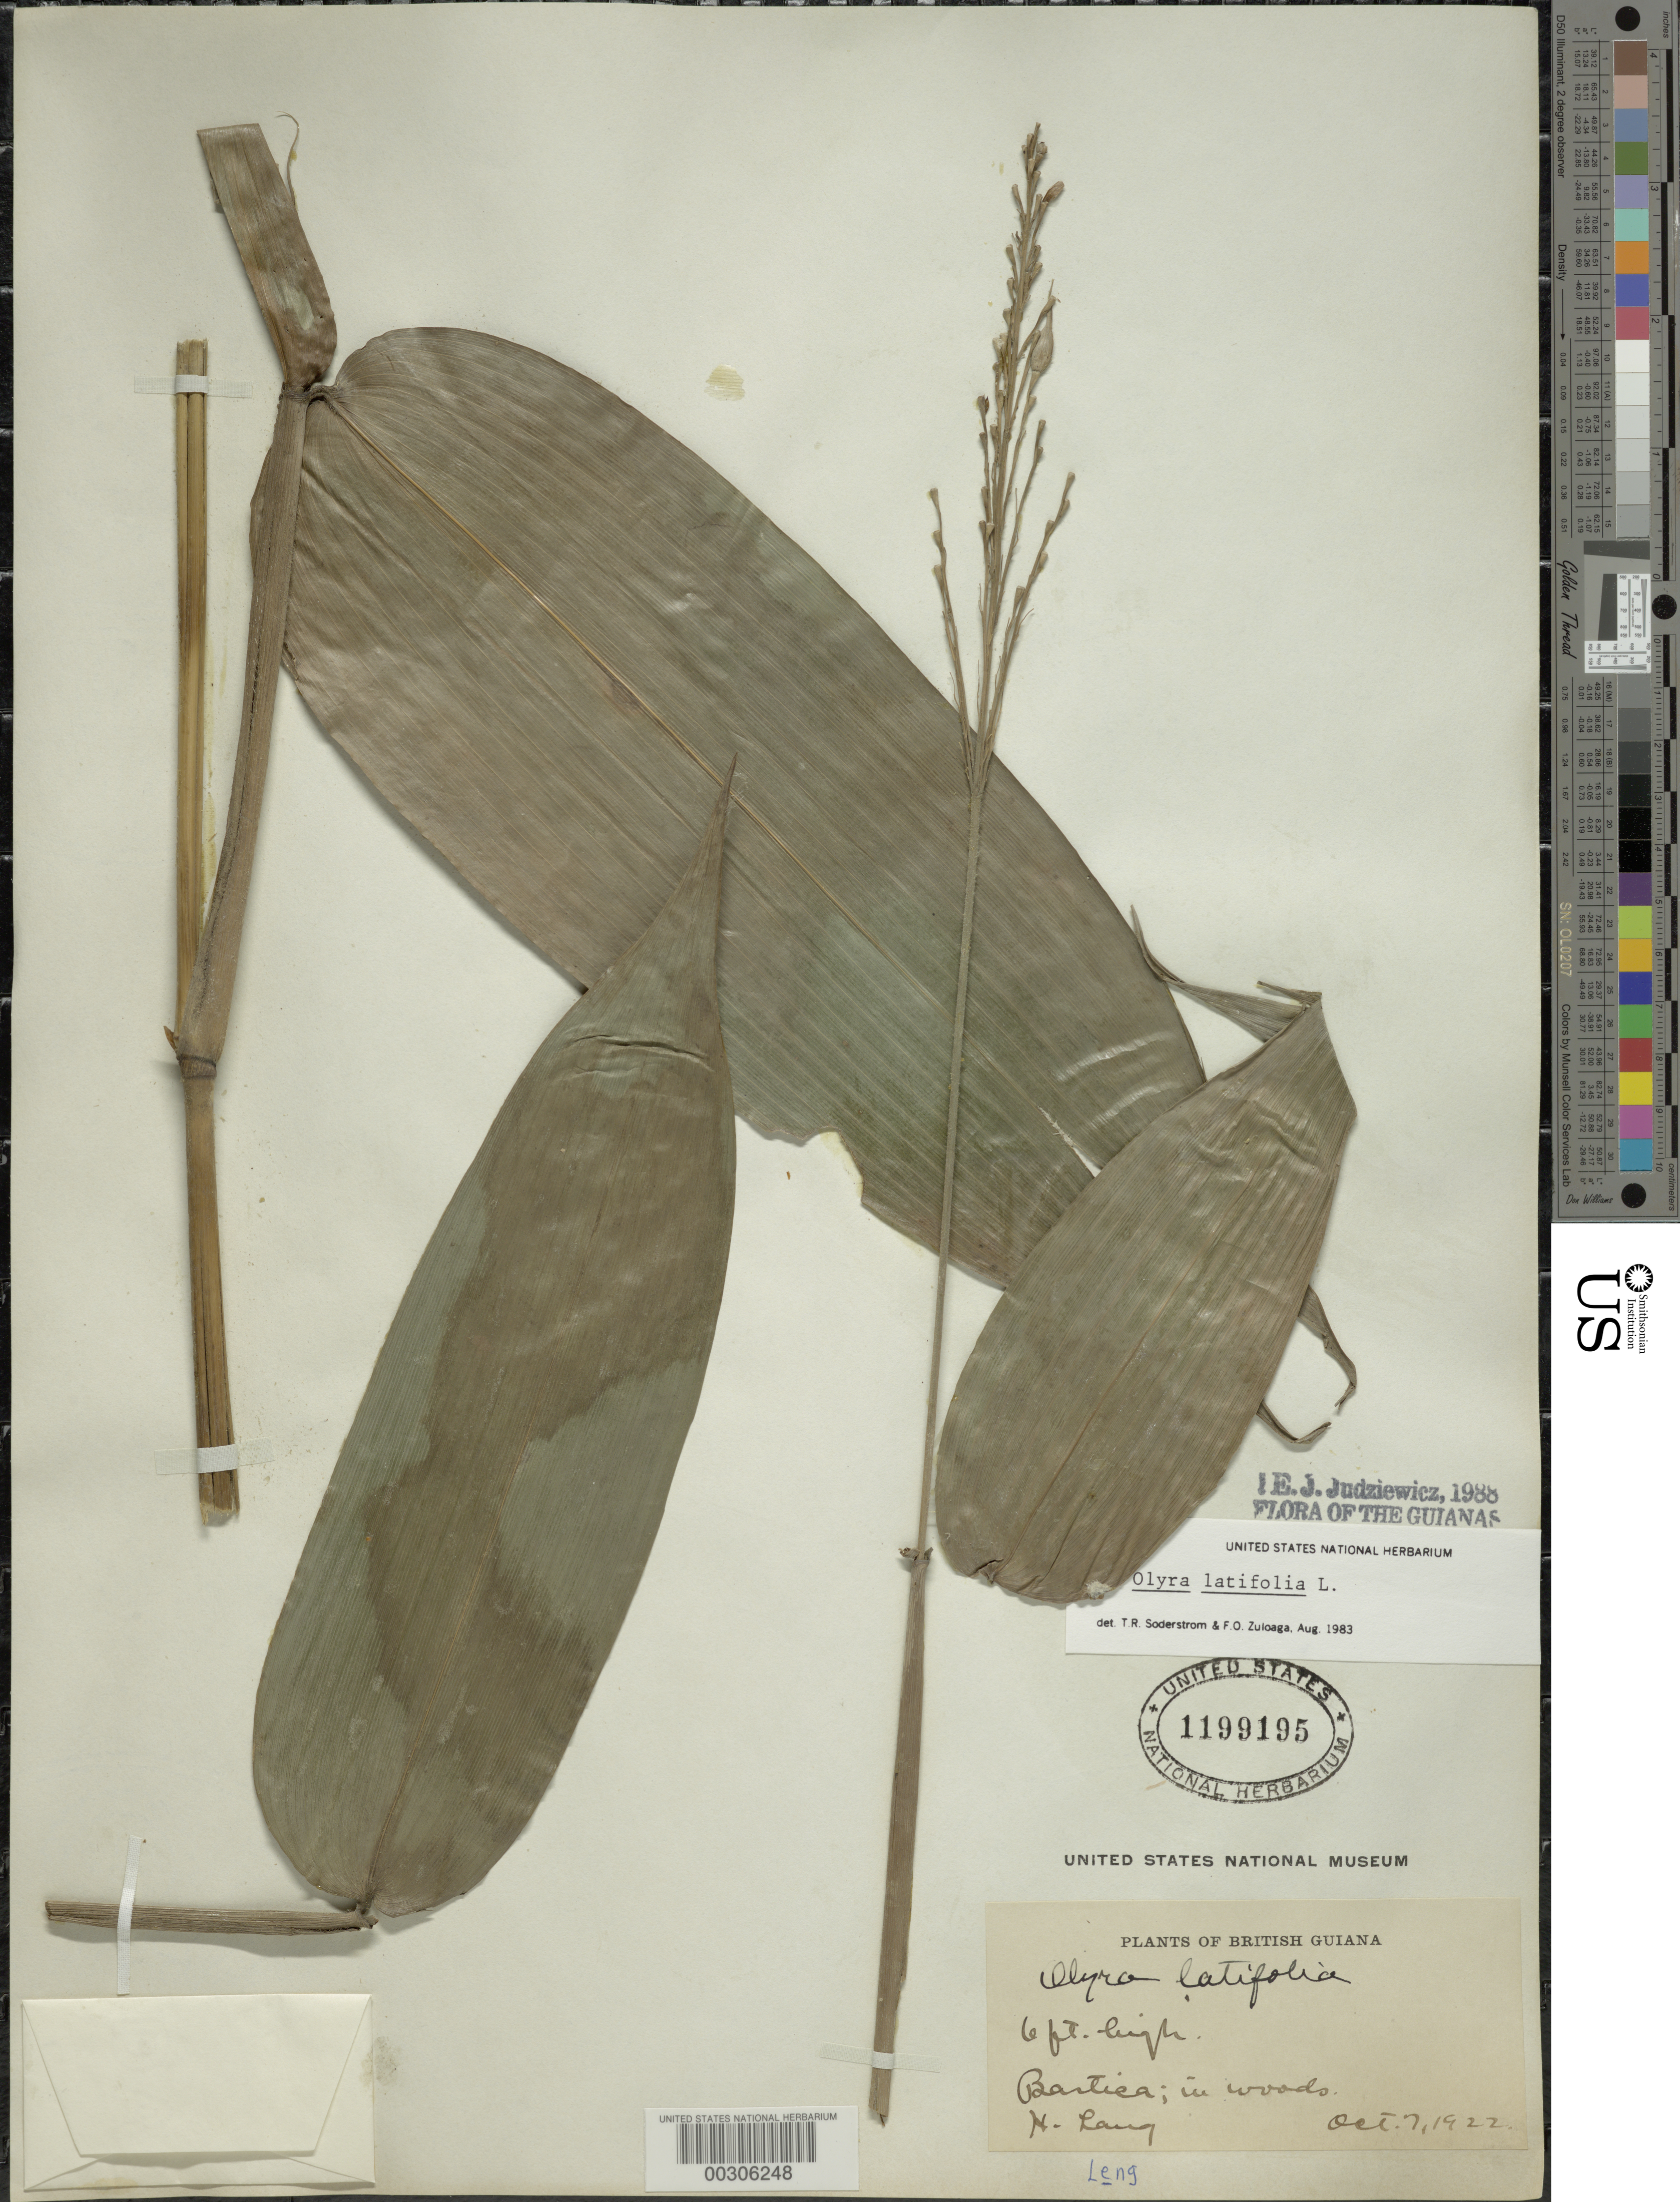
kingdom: Plantae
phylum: Tracheophyta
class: Liliopsida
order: Poales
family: Poaceae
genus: Olyra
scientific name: Olyra latifolia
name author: L.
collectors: H. Leng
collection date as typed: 07 Oct 1922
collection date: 1922-10-07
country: Guyana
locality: Bartica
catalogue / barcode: US 1199195